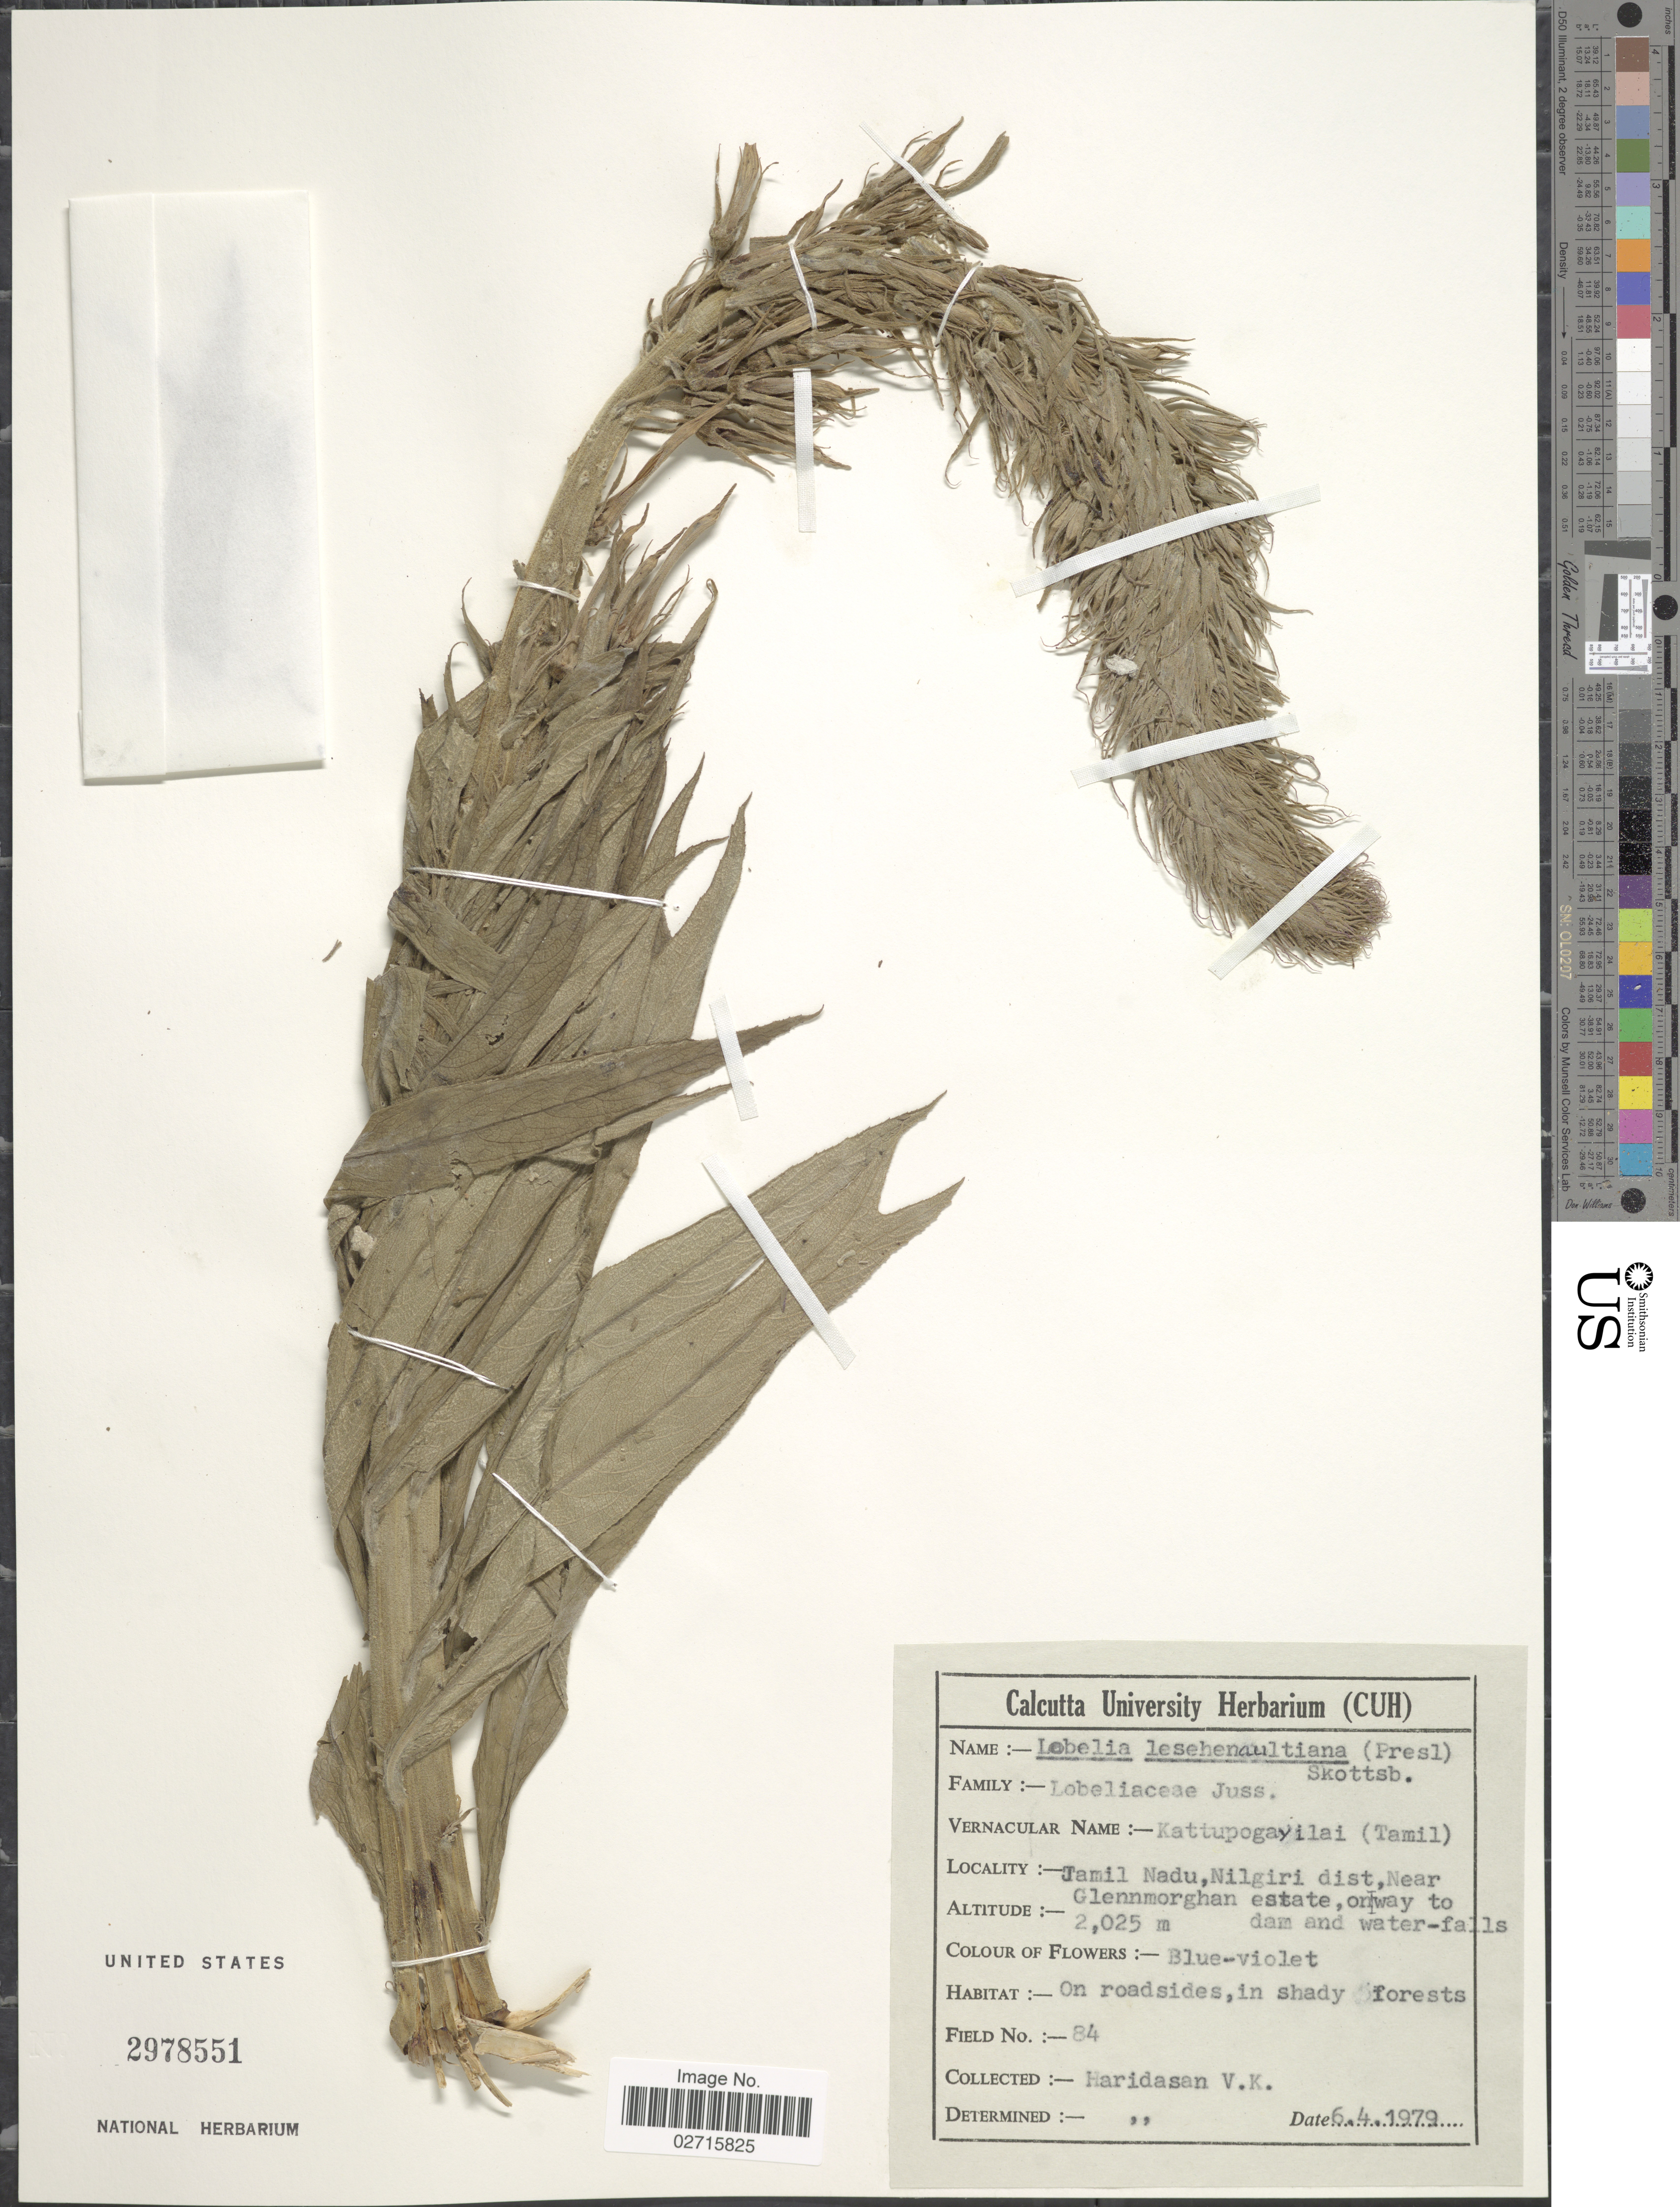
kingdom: Plantae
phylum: Tracheophyta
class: Magnoliopsida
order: Asterales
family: Campanulaceae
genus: Lobelia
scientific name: Lobelia leschenaultiana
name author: (C. Presl) Skottsb.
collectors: V. Haridasan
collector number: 84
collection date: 1979-04-06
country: India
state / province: Tamil Nadu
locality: Tamil Nadu, Nilgiri dist, Near Glennmorghan estate, on way to dam and water-falls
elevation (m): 2025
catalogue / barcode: US 2978551